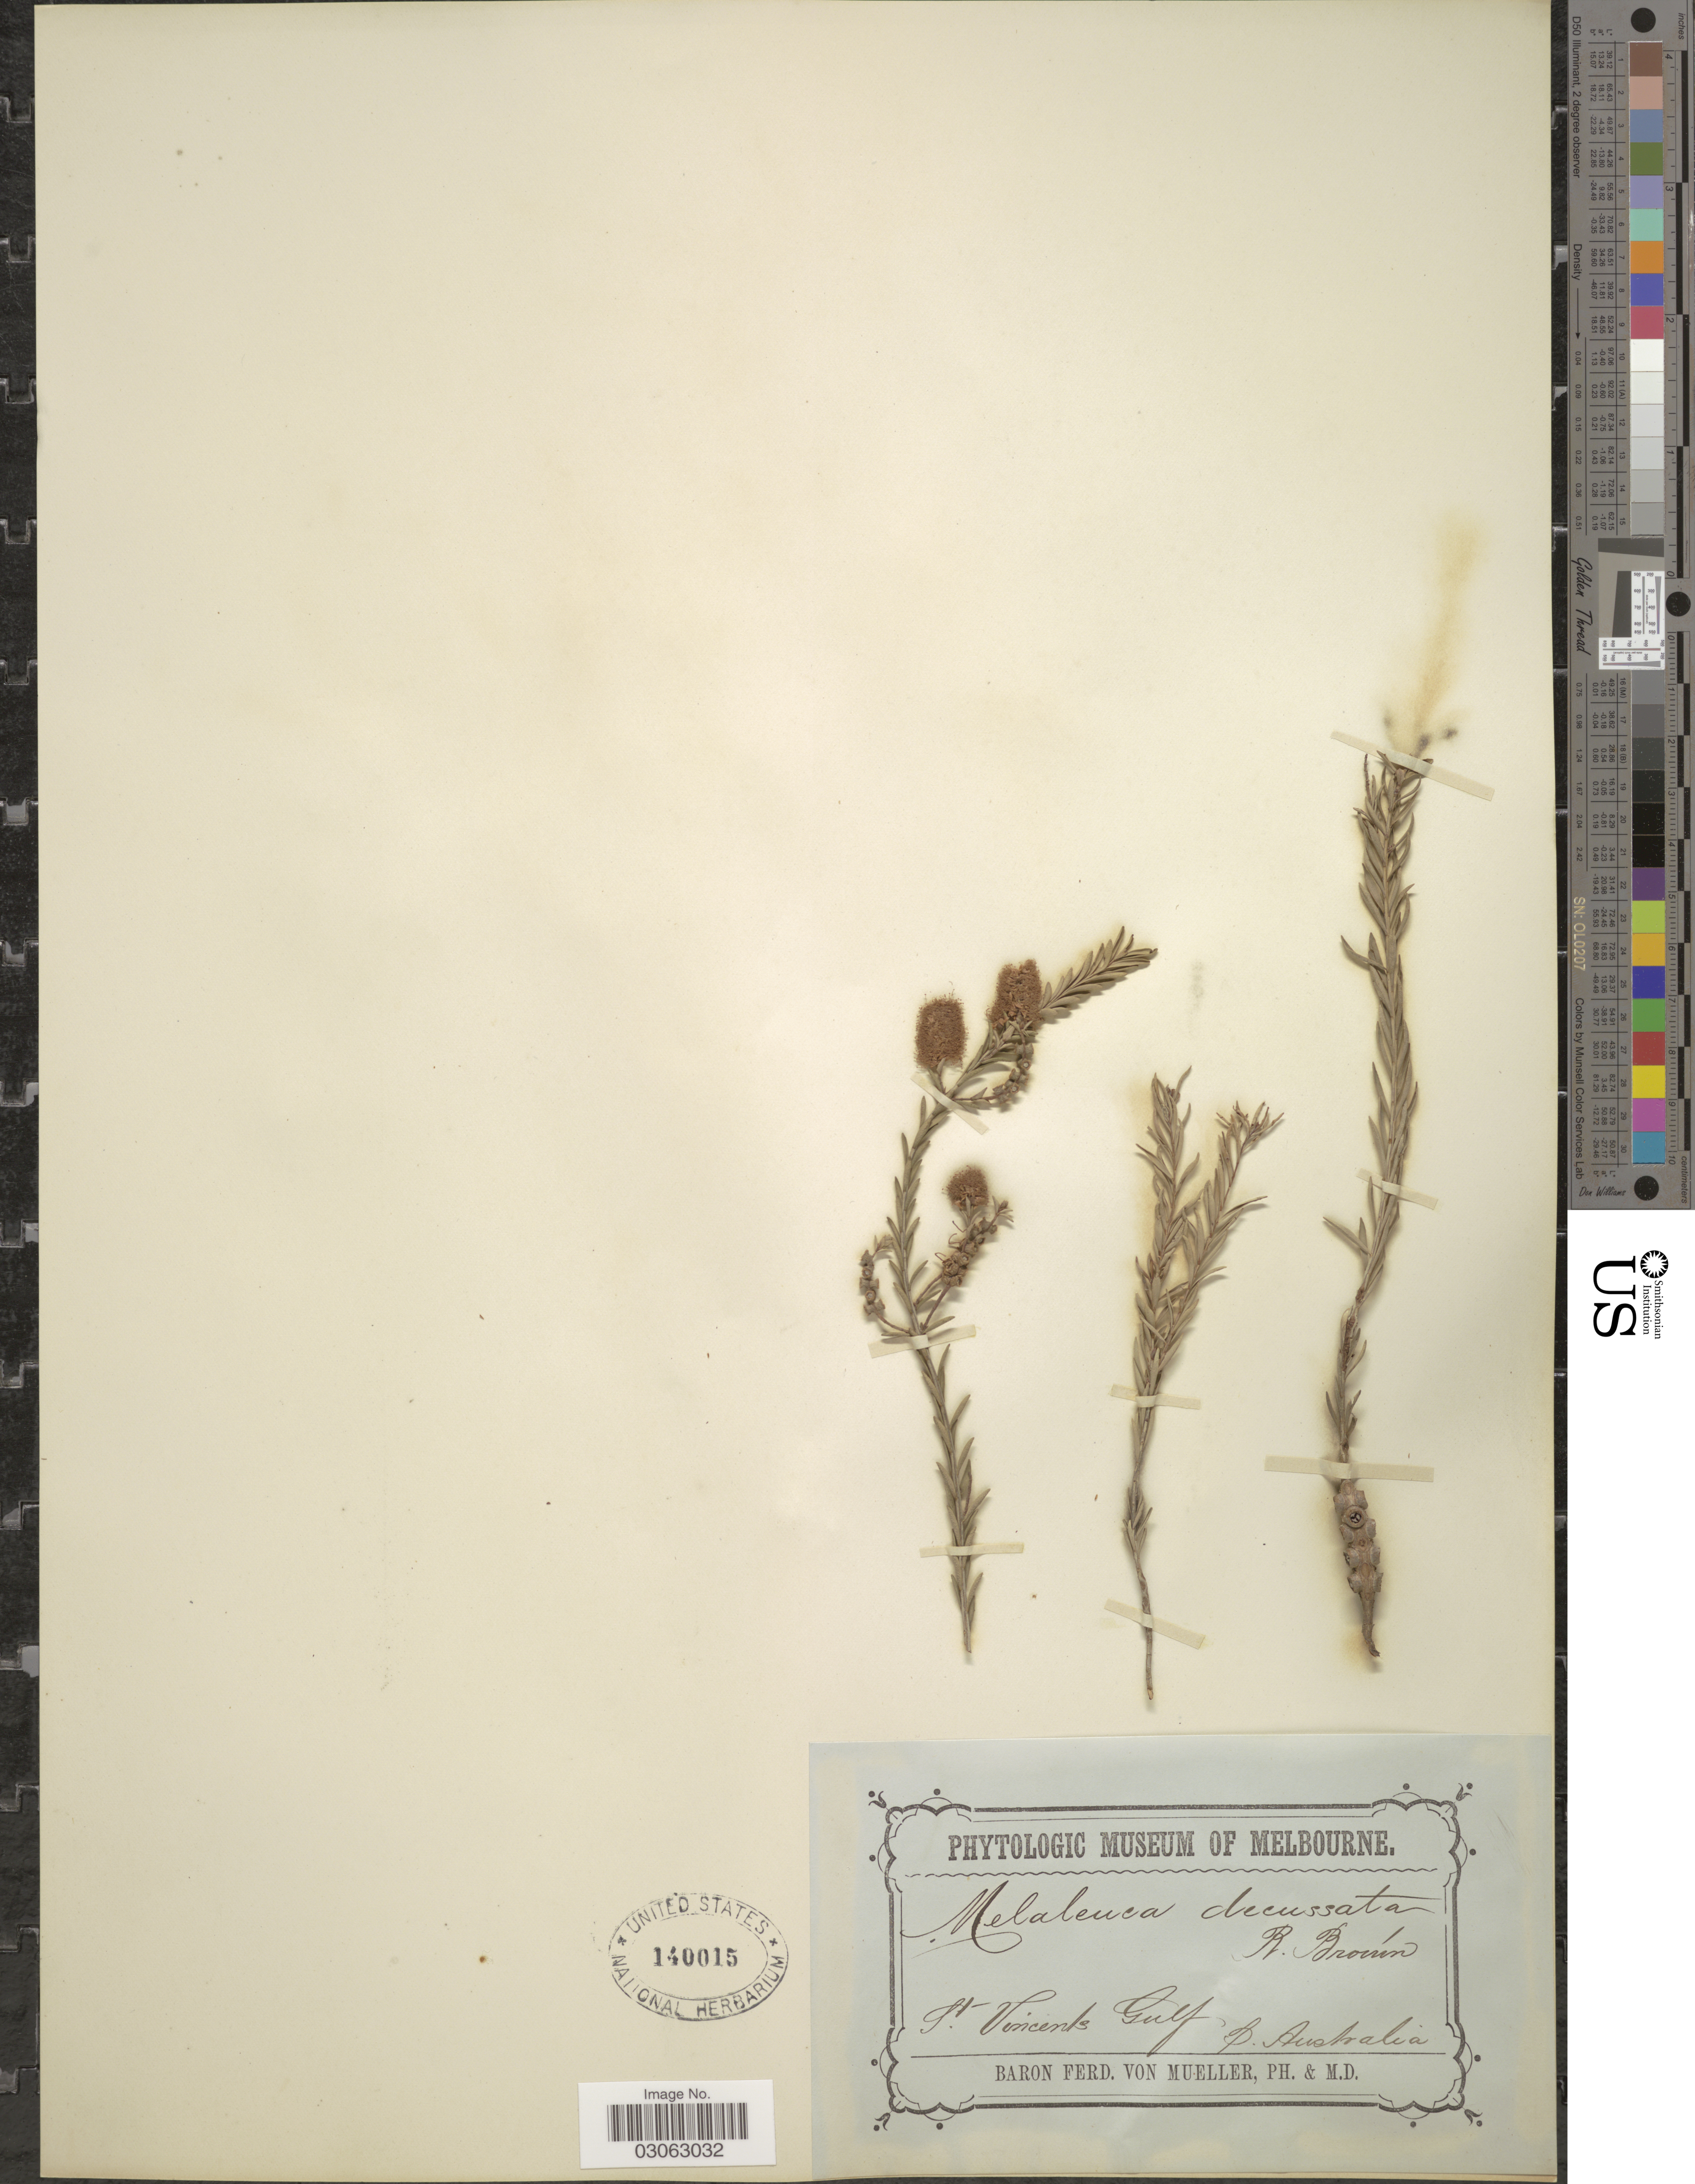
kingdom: Plantae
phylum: Tracheophyta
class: Magnoliopsida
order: Myrtales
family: Myrtaceae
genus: Melaleuca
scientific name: Melaleuca decussata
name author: R. Br.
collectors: F. Mueller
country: Australia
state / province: South Australia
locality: St. Vincents Gulf, S. Australia.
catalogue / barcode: US 140015